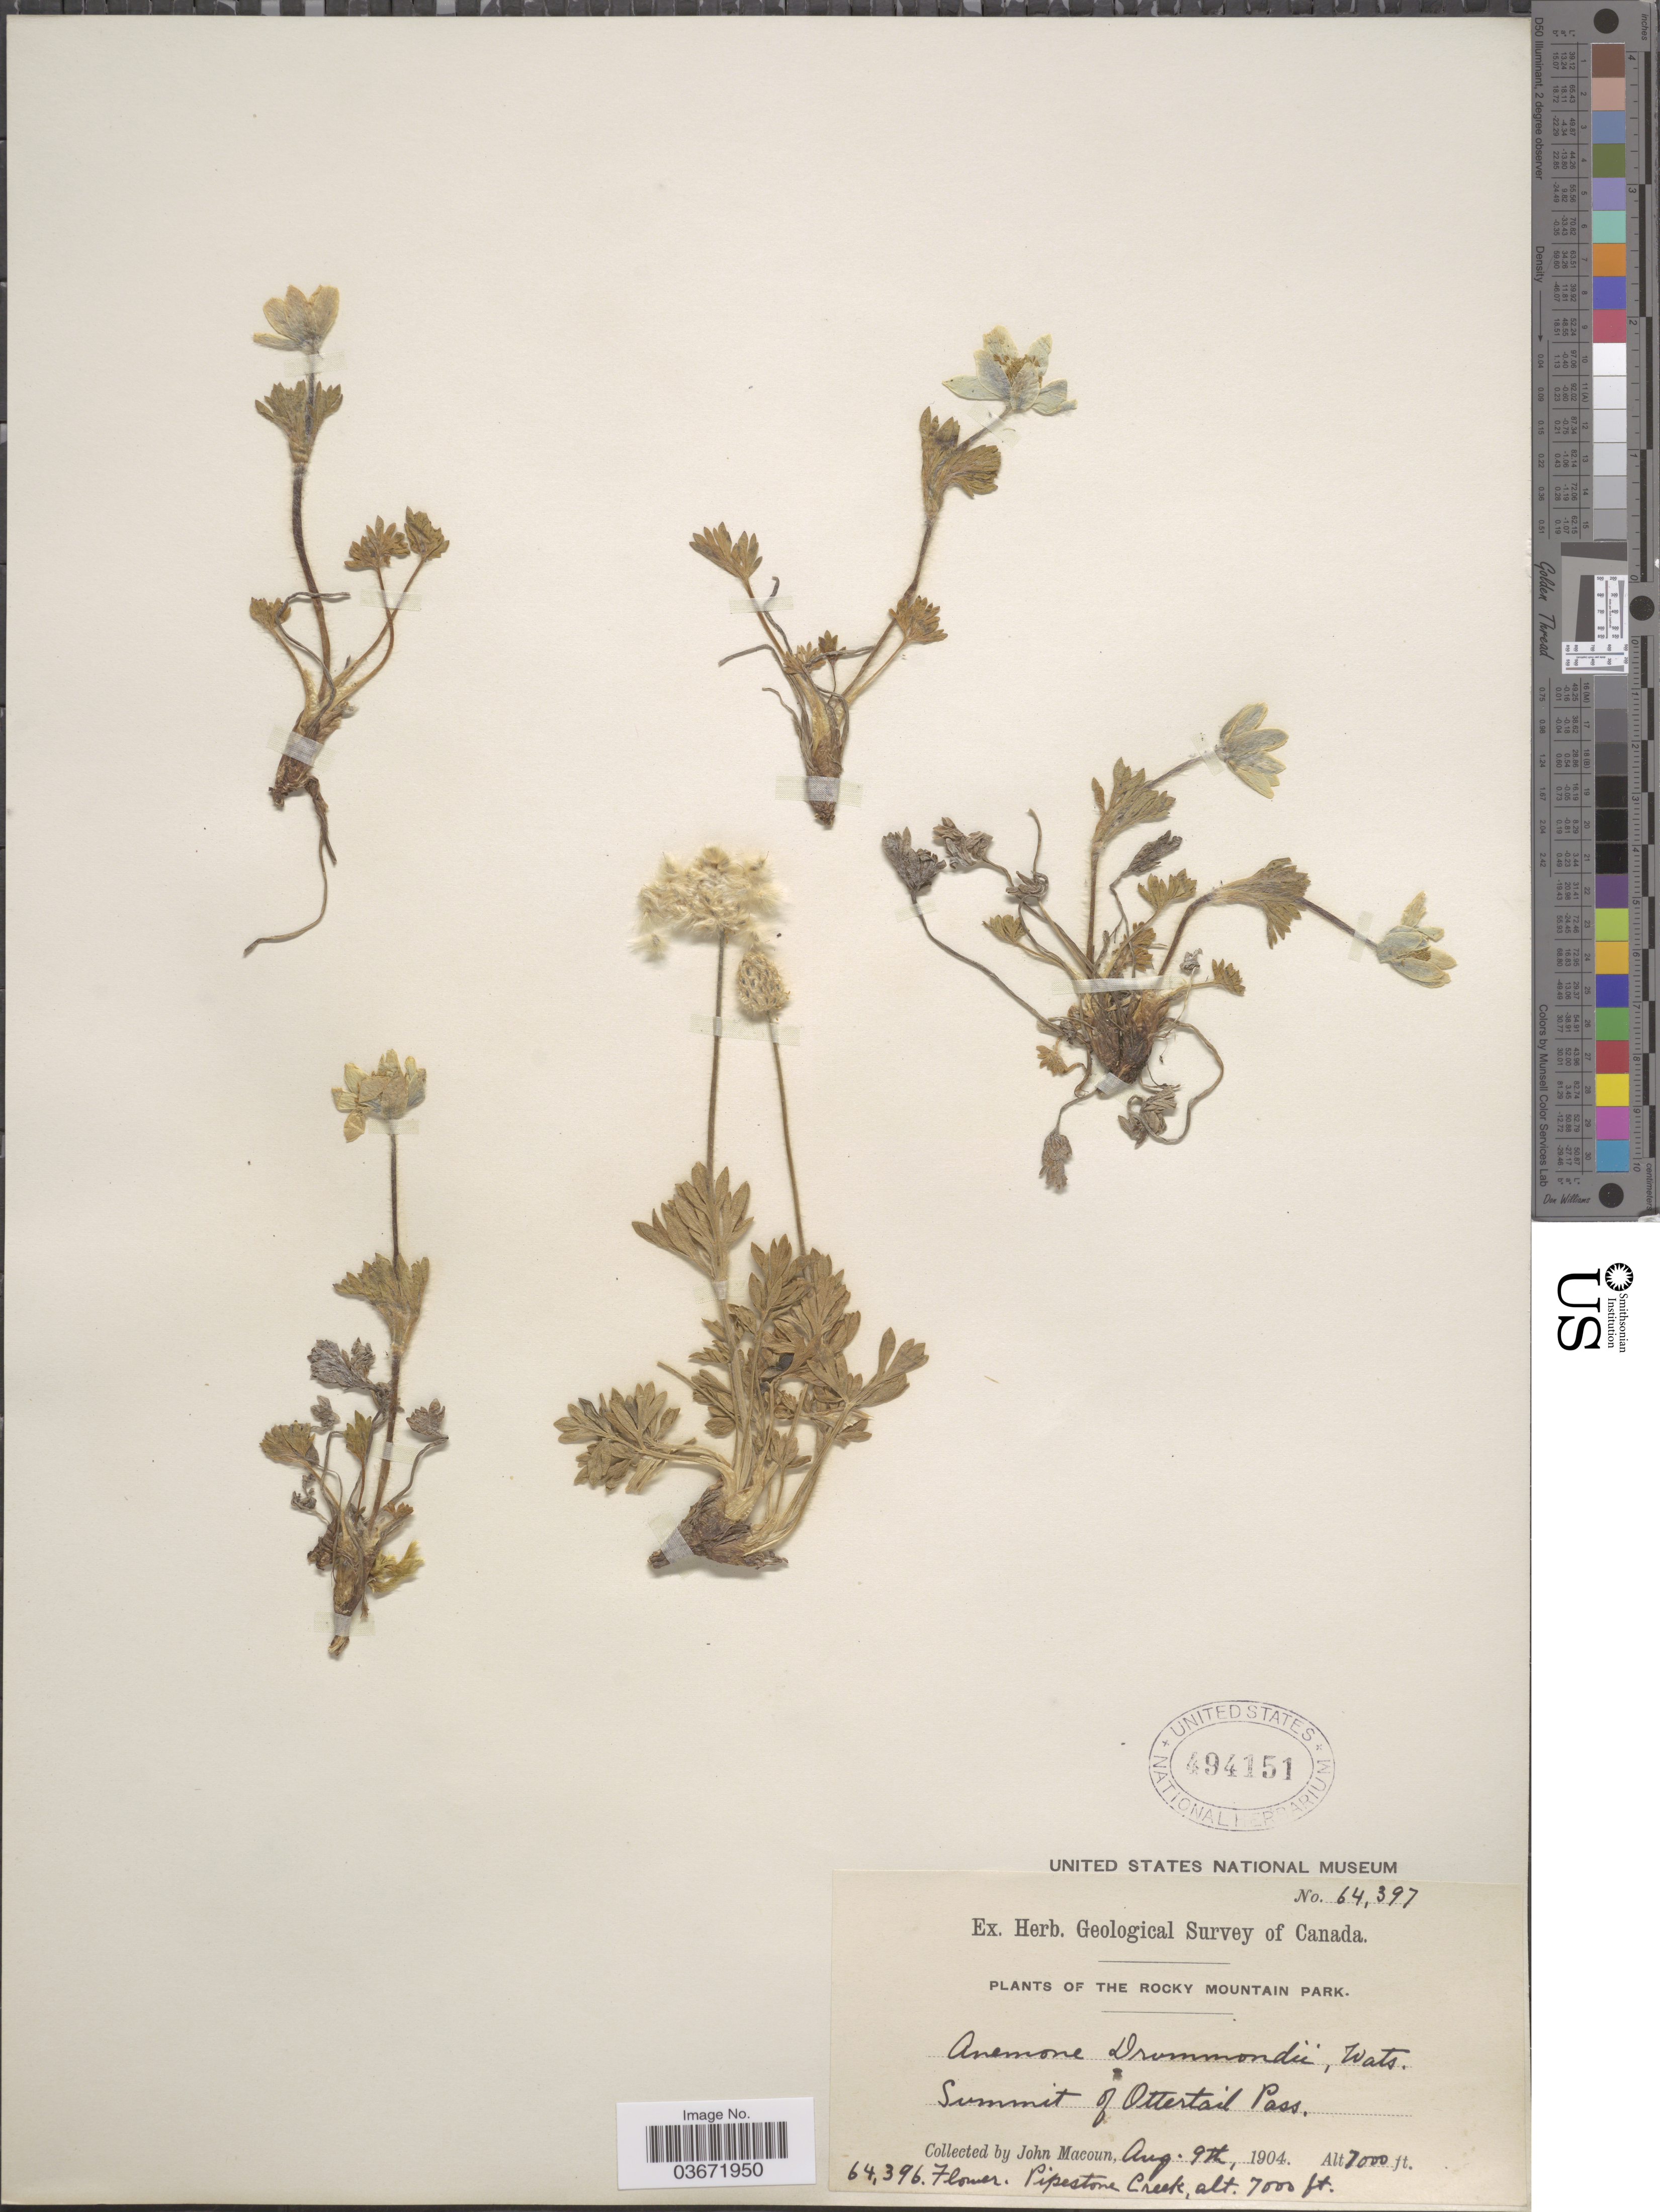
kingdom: Plantae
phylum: Tracheophyta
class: Magnoliopsida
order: Ranunculales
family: Ranunculaceae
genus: Anemone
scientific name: Anemone drummondii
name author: S. Watson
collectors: J. Macoun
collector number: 64397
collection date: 1904-08-09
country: Canada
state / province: British Columbia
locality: The Rocky Mountain Park. Summit of Ottertail Pass. Pipestone Creek.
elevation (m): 2134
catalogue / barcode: US 494151